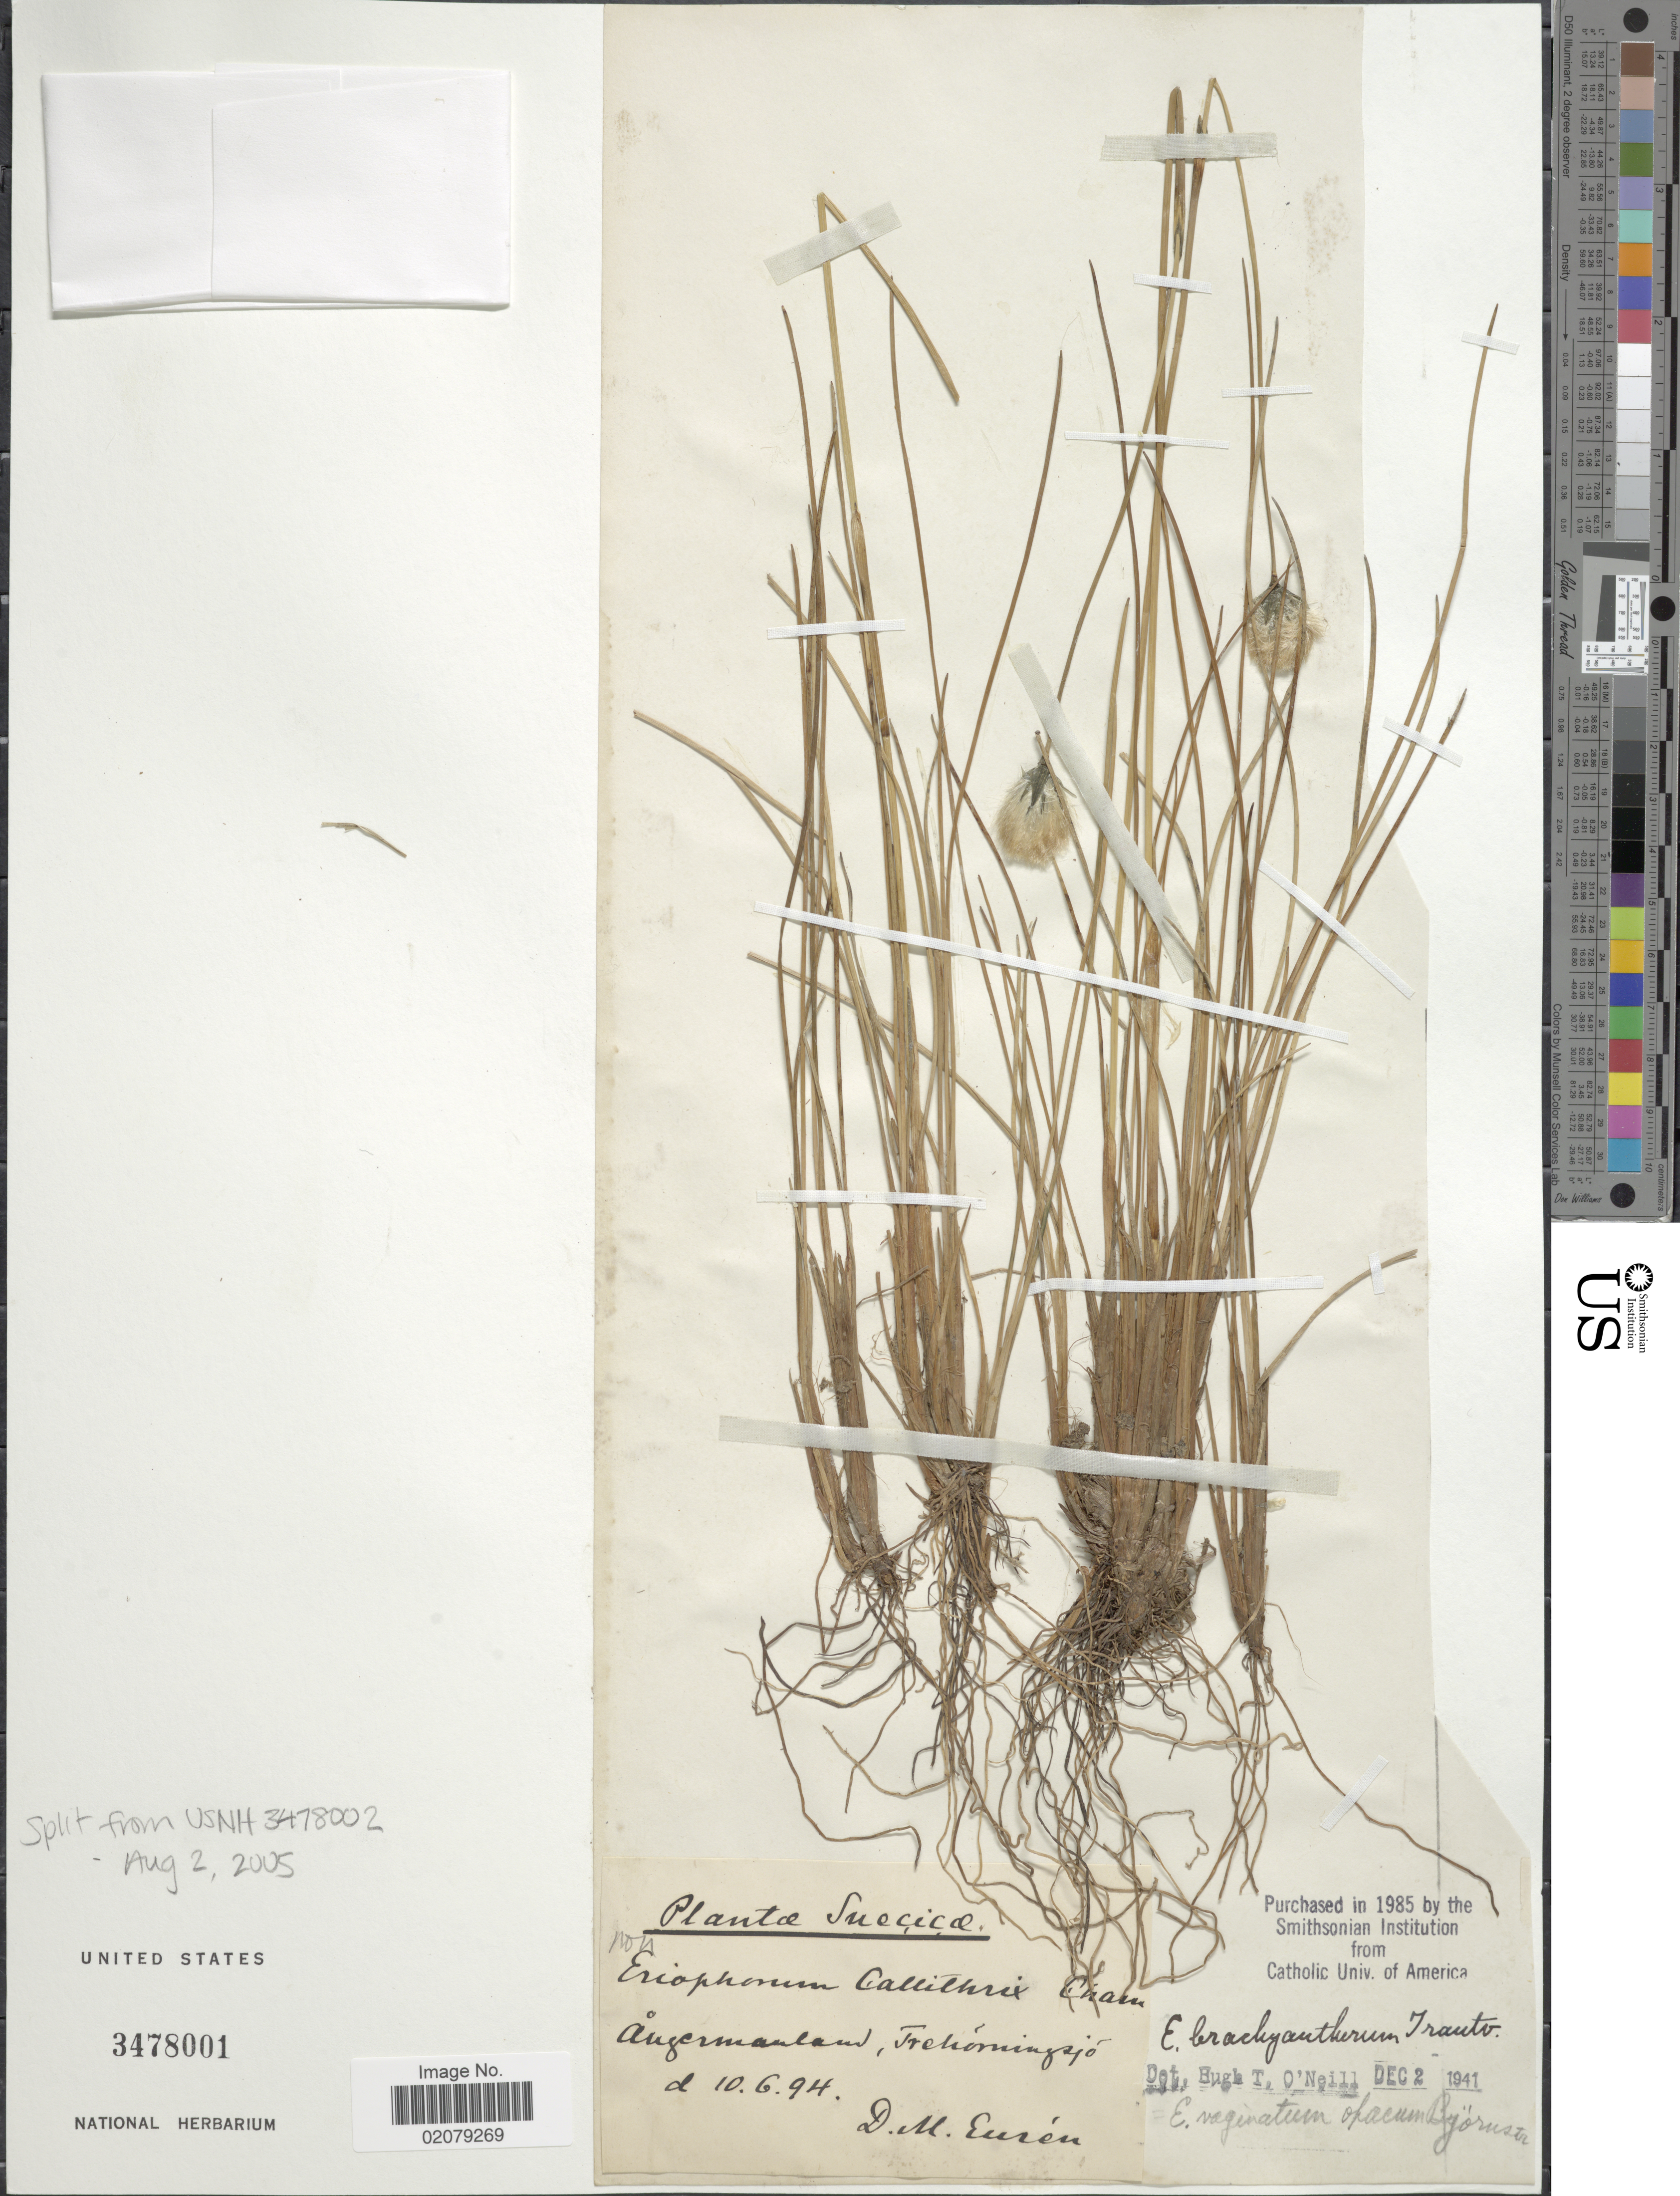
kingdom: Plantae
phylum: Tracheophyta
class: Liliopsida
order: Poales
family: Cyperaceae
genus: Eriophorum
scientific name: Eriophorum brachyantherum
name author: Trautv. & C.A. Mey.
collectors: D. Euren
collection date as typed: Transcribed d/m/y: 10/6/94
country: Sweden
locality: Suecica, Angermanland, Trehörningsjö.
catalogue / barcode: US 3478001